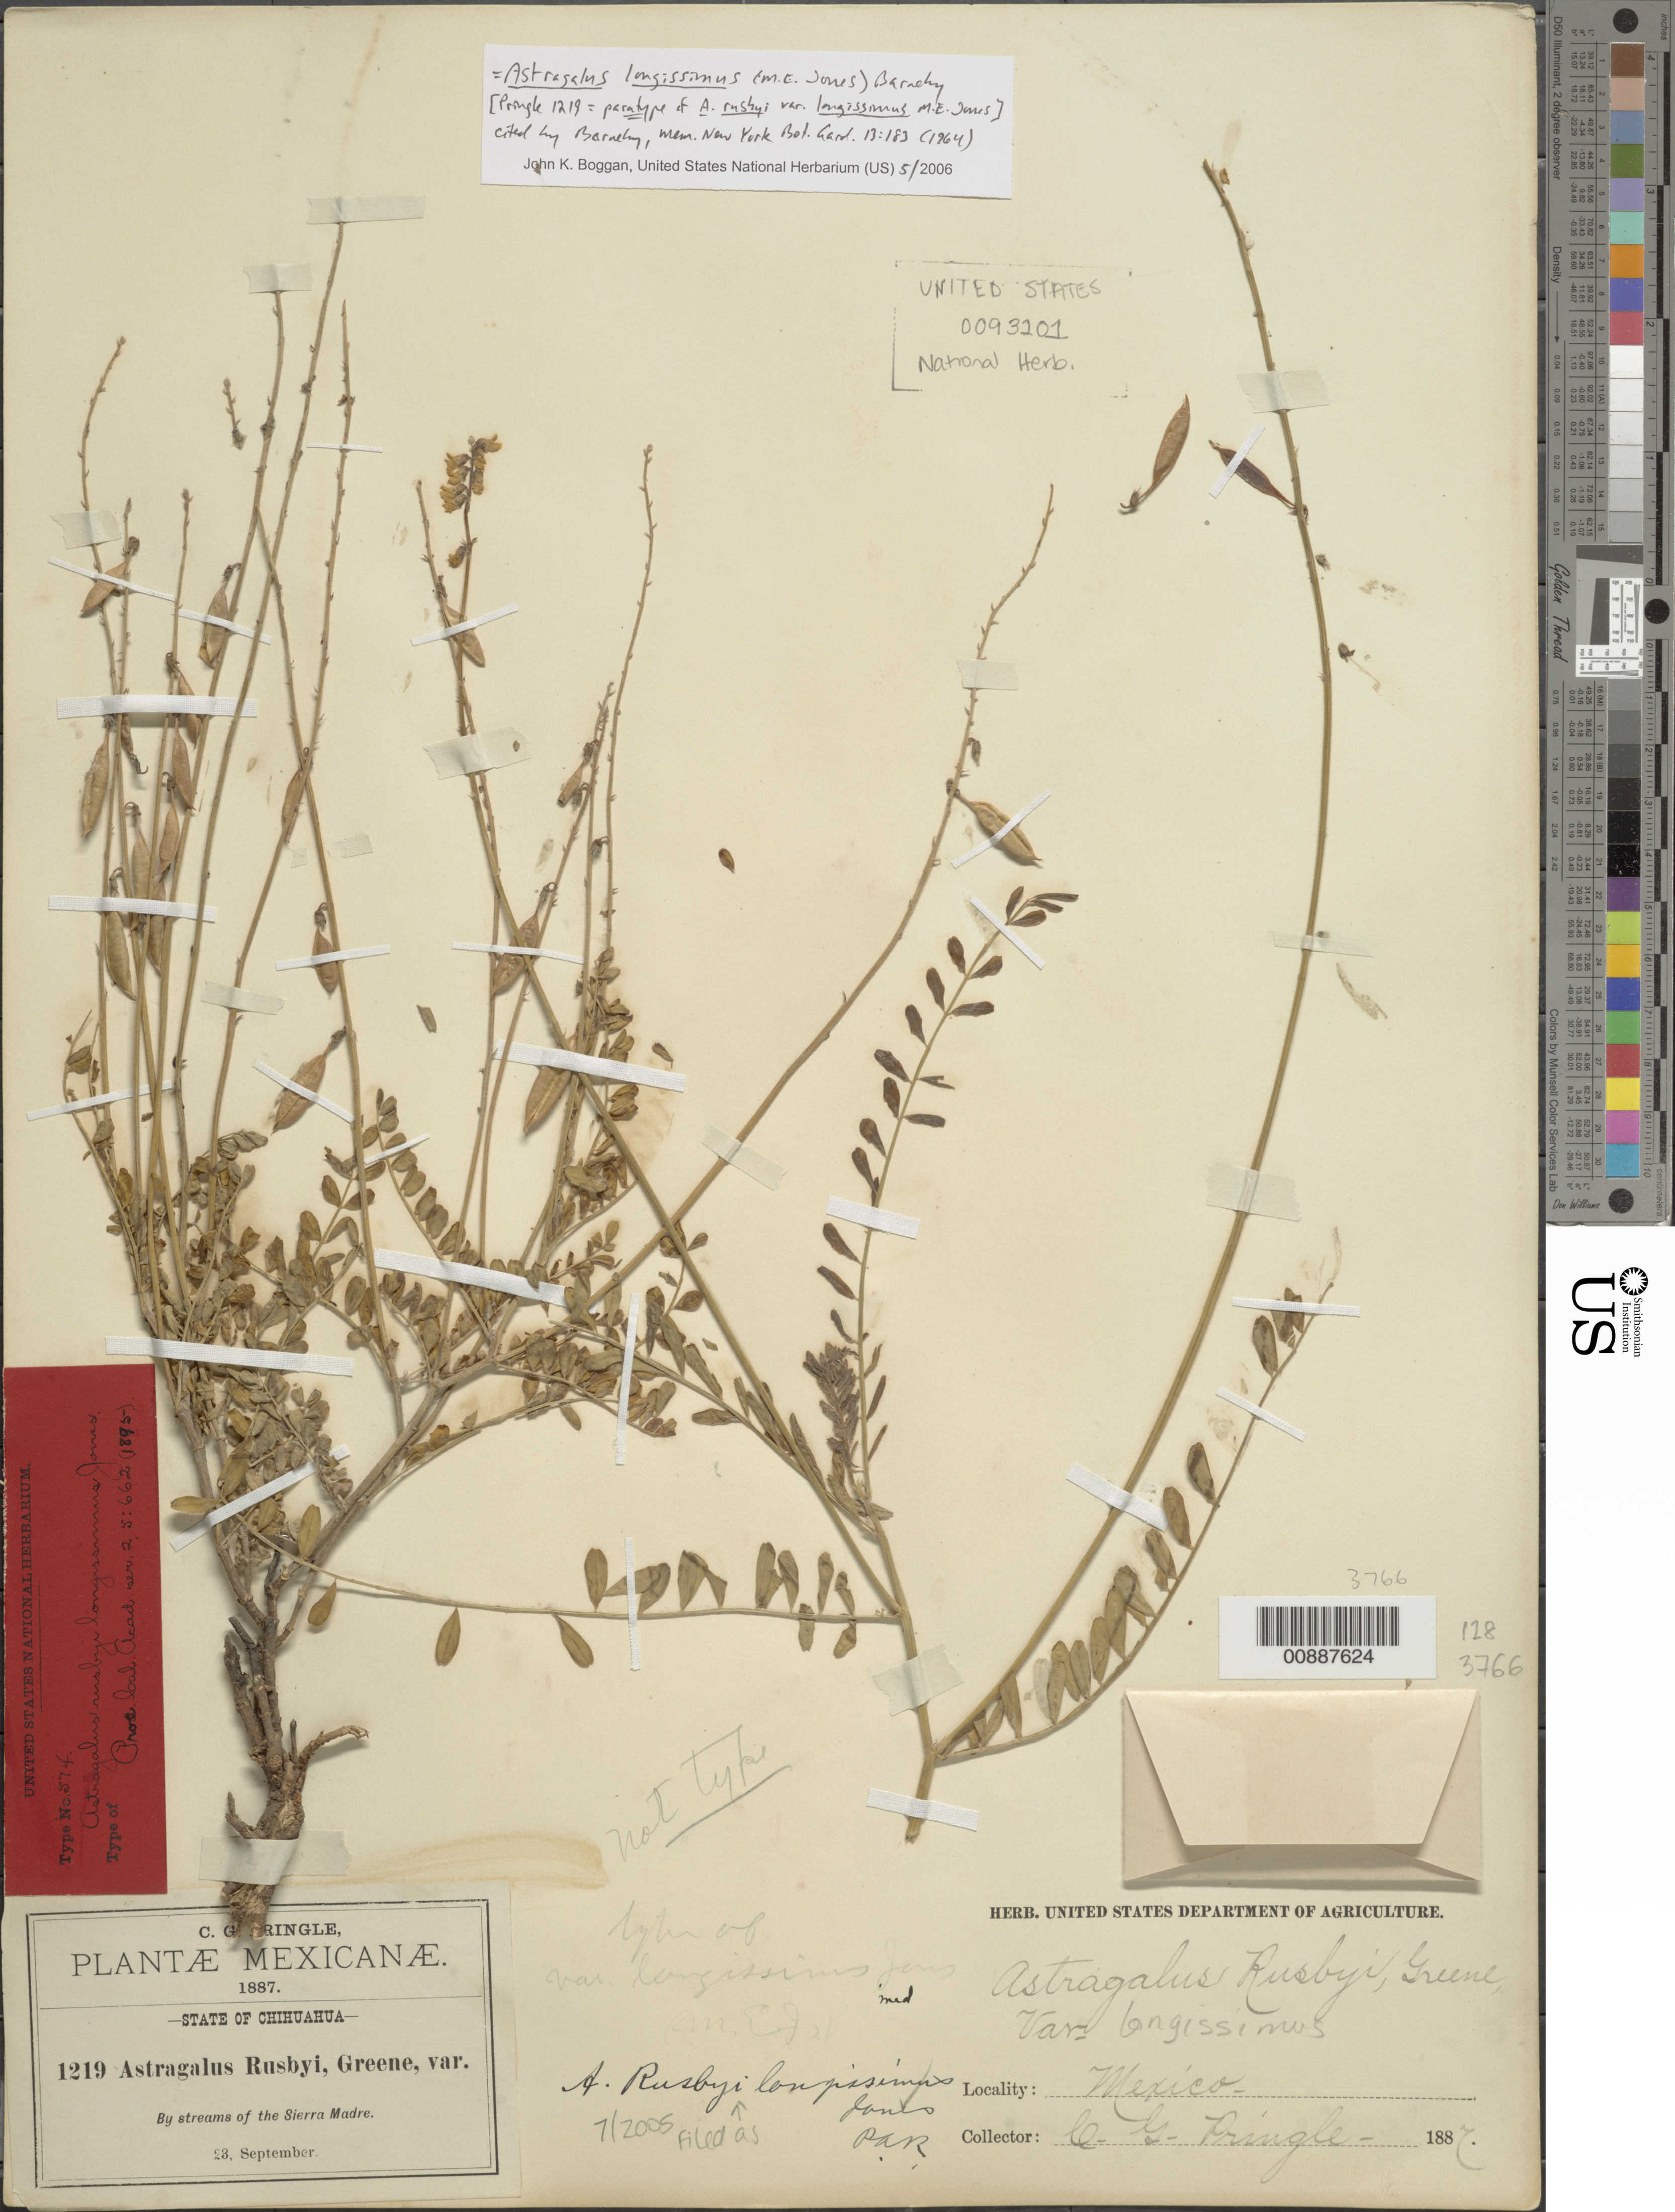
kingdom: Plantae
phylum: Tracheophyta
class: Magnoliopsida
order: Fabales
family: Fabaceae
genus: Astragalus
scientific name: Astragalus longissimus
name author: (M.E. Jones) Barneby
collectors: C. G. Pringle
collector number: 1219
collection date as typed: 23 Sep 1887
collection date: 1887-09-23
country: Mexico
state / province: Chihuahua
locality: Sierra Madre, Chihuahua.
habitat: By streams.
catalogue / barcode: US 93101